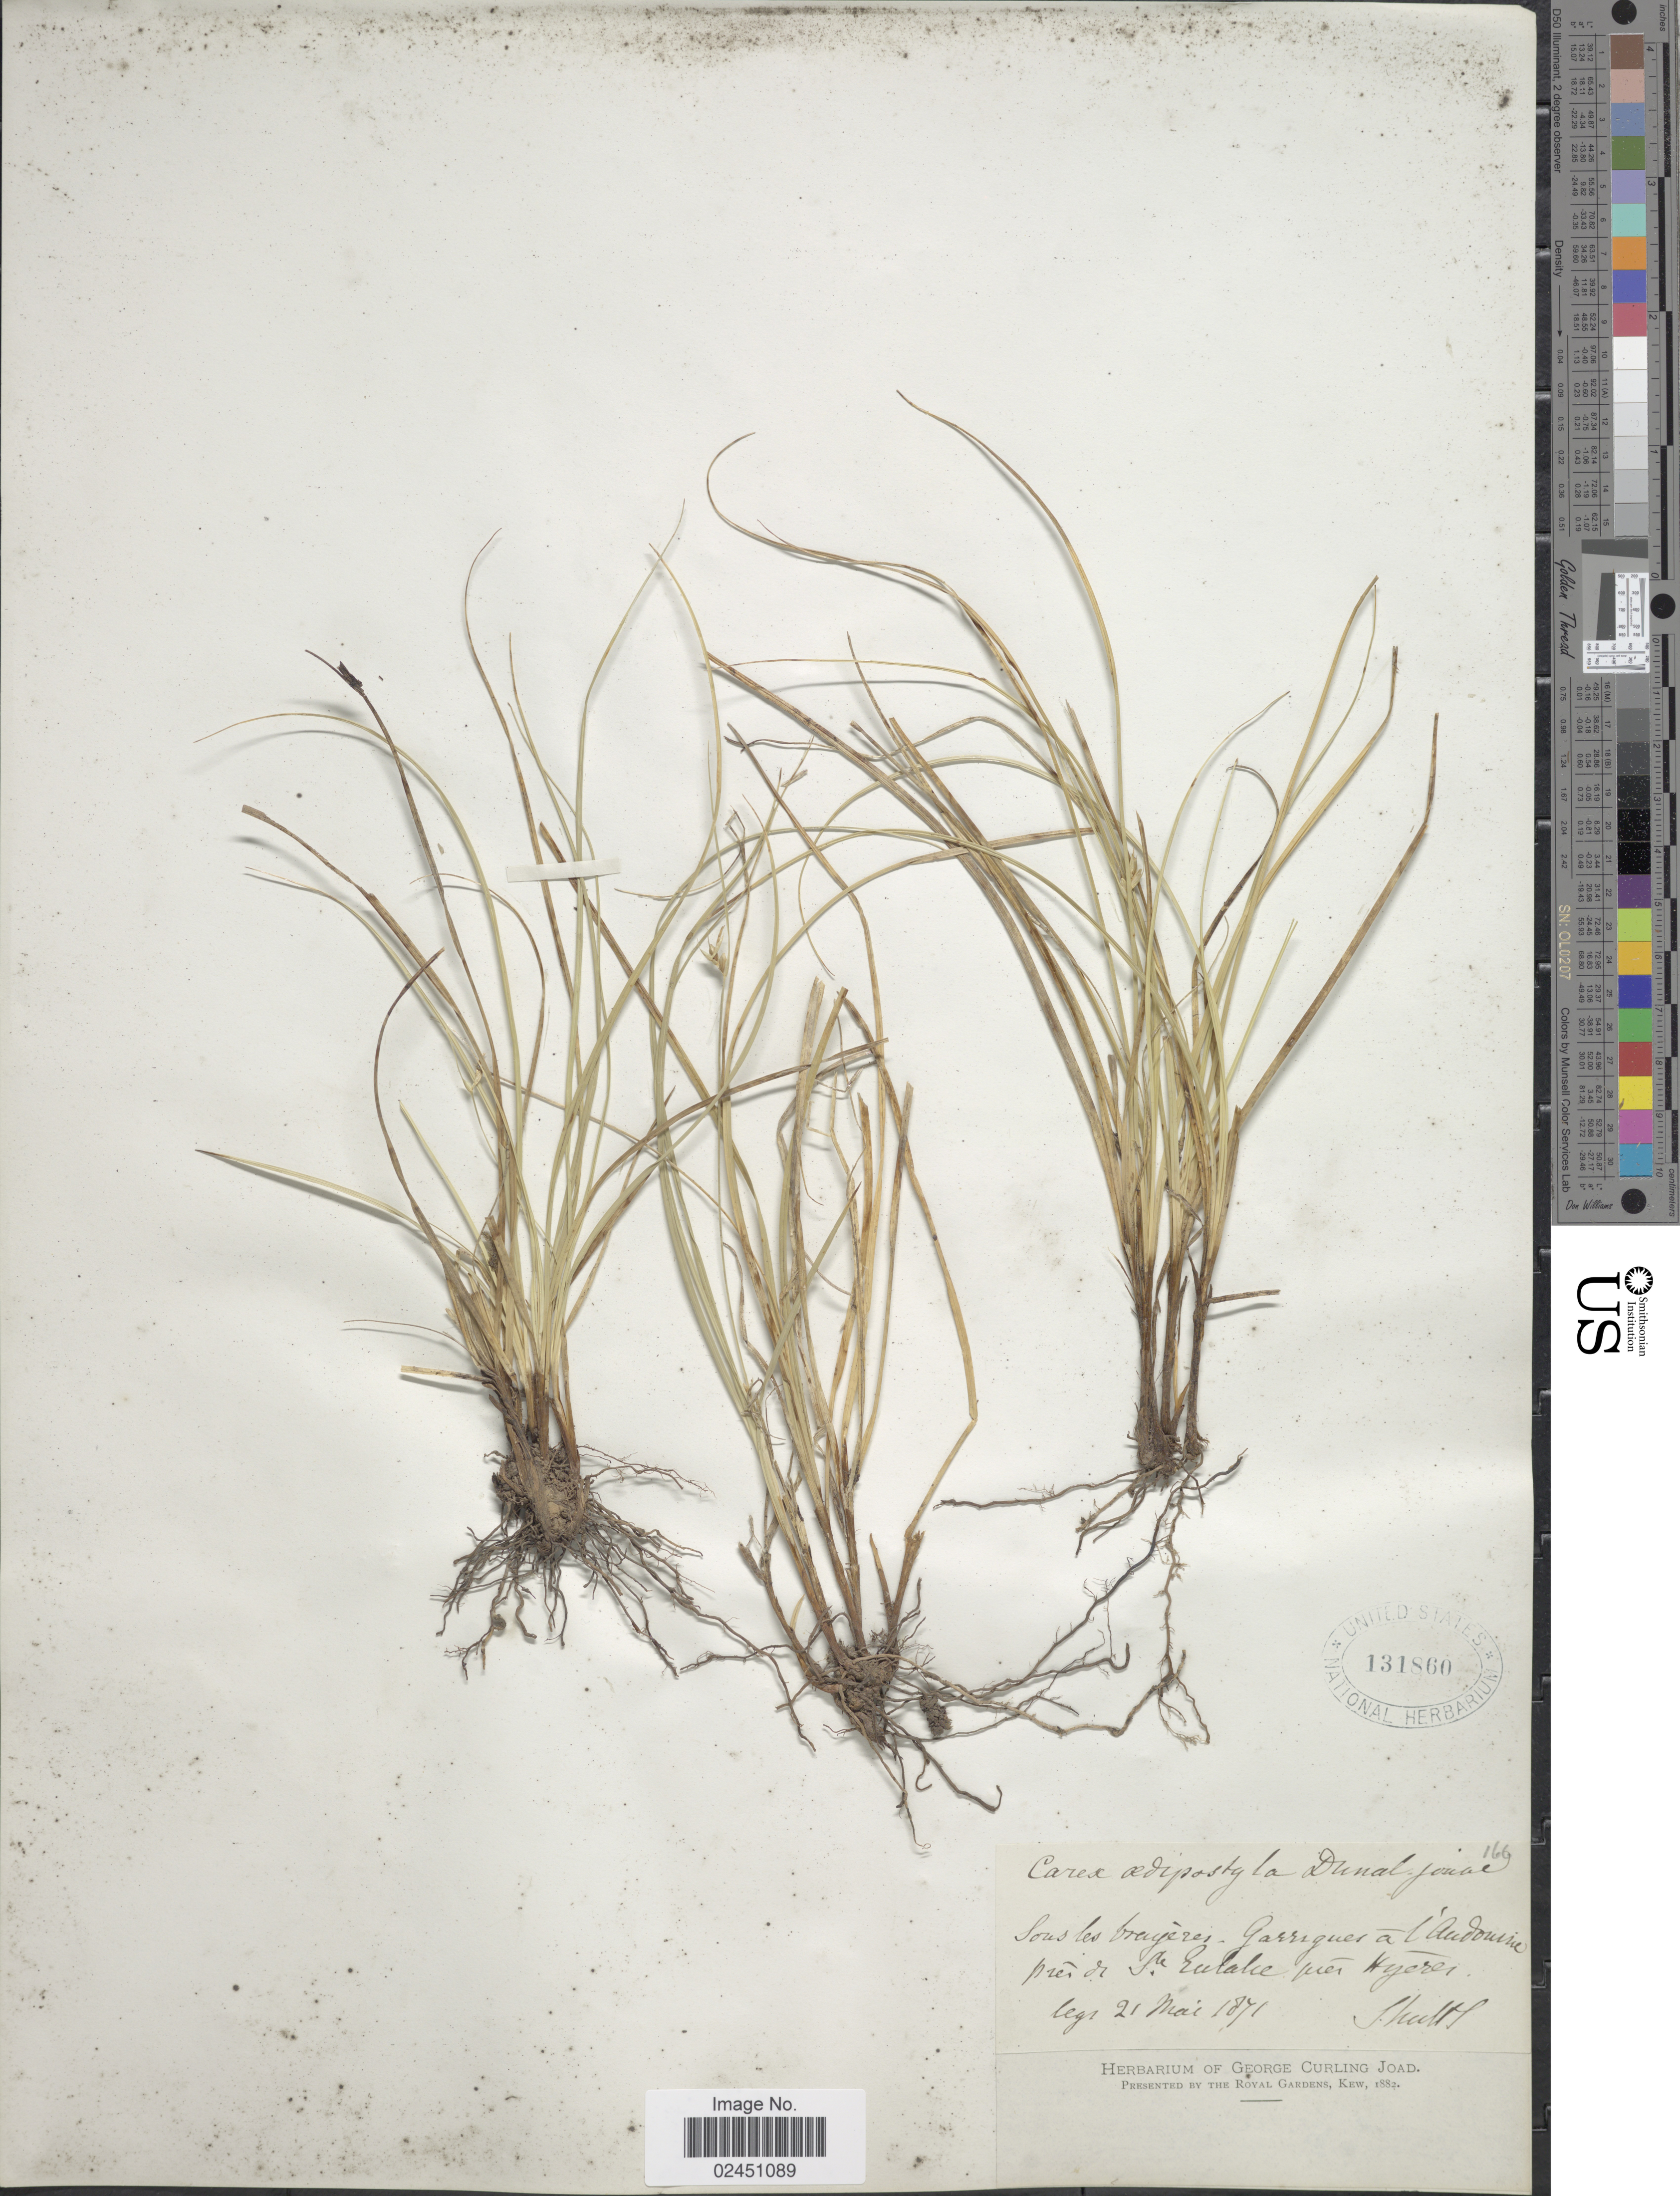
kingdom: Plantae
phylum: Tracheophyta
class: Liliopsida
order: Poales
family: Cyperaceae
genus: Carex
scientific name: Carex oedipostyla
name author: Duval-Jouve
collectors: -. Schultz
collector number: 166?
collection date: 1871-05-21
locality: Sous les bruyeres. Garrigues a la Andononsie pres de Ste Eulale pres Hyeres [interpreted]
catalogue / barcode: US 131860